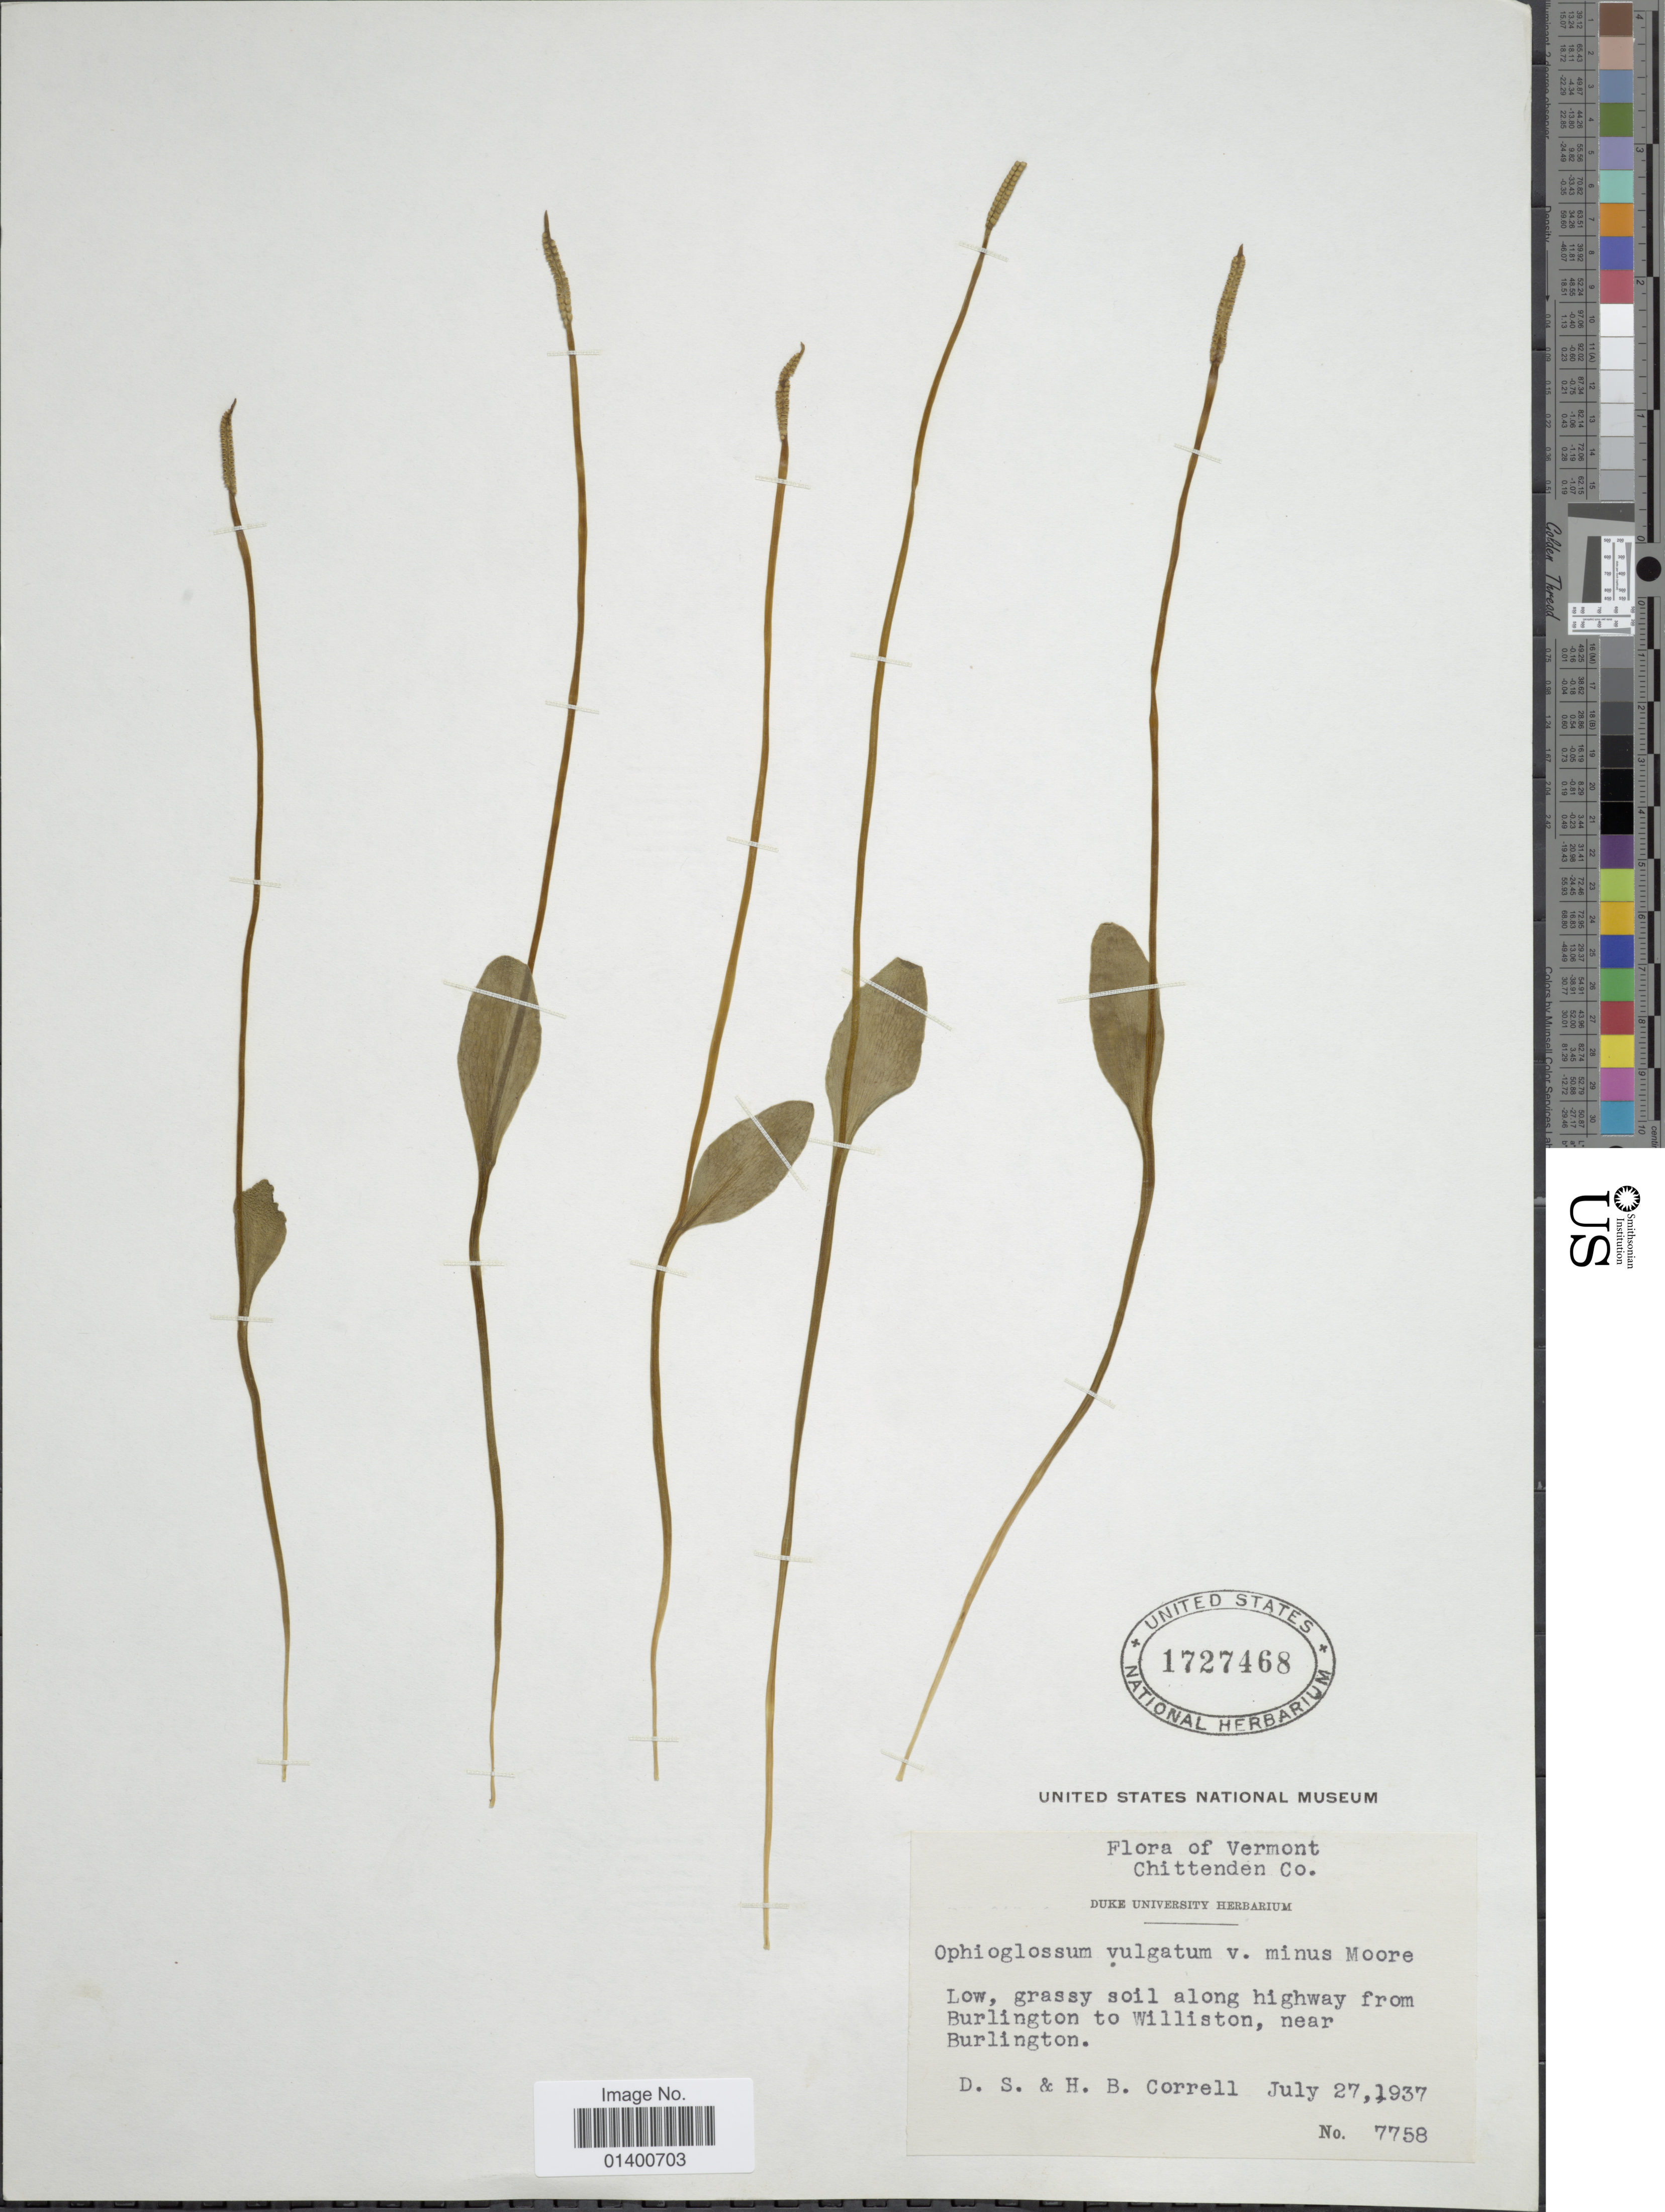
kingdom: Plantae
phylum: Tracheophyta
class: Polypodiopsida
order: Ophioglossales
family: Ophioglossaceae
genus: Ophioglossum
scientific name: Ophioglossum vulgatum var. pseudopodum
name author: (S.F. Blake) Farw.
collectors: D. S. Correll & H. Correll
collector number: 7758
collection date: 1937-07-27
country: United States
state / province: Vermont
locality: Chittenden Co., along highway from Brulington to Williston, near Brulington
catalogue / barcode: US 1727468